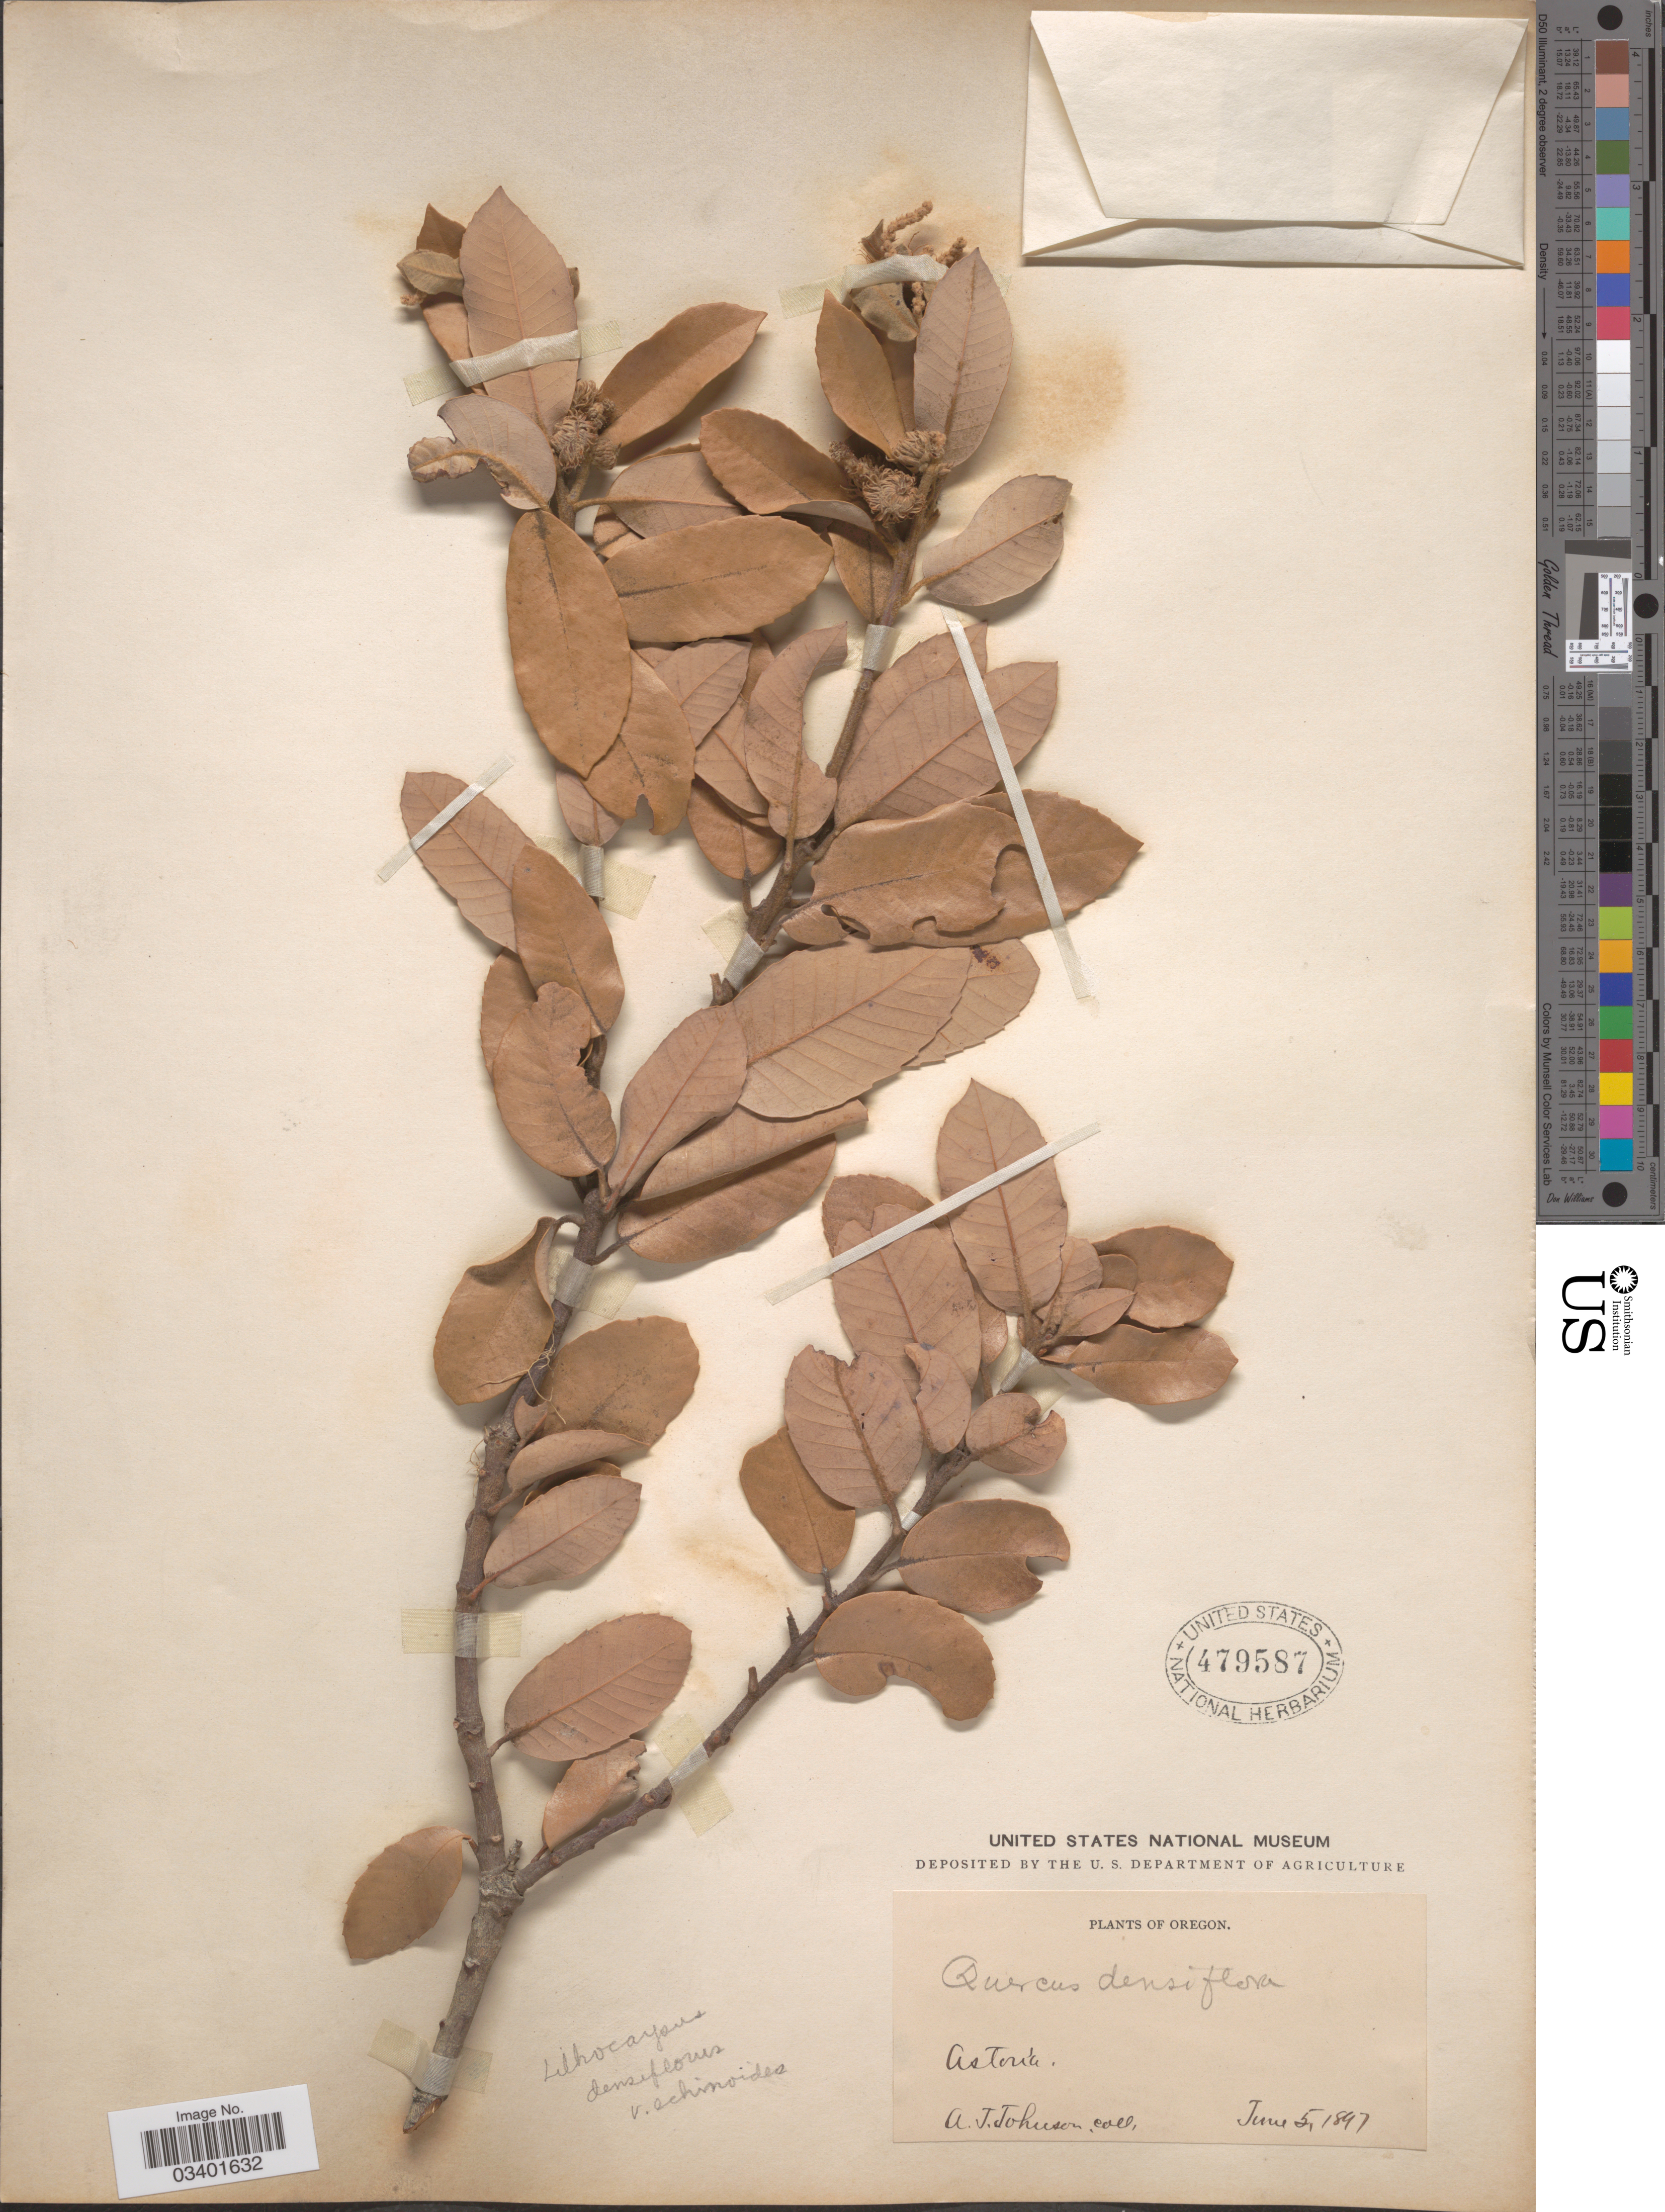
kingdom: Plantae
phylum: Tracheophyta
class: Magnoliopsida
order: Fagales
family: Fagaceae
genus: Notholithocarpus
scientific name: Notholithocarpus densiflorus var. echinoides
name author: (R. Br.ter) P. S. Manos et al.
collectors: A. Johnson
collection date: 1897-06-05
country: United States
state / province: Oregon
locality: Astoria.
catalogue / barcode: US 479587